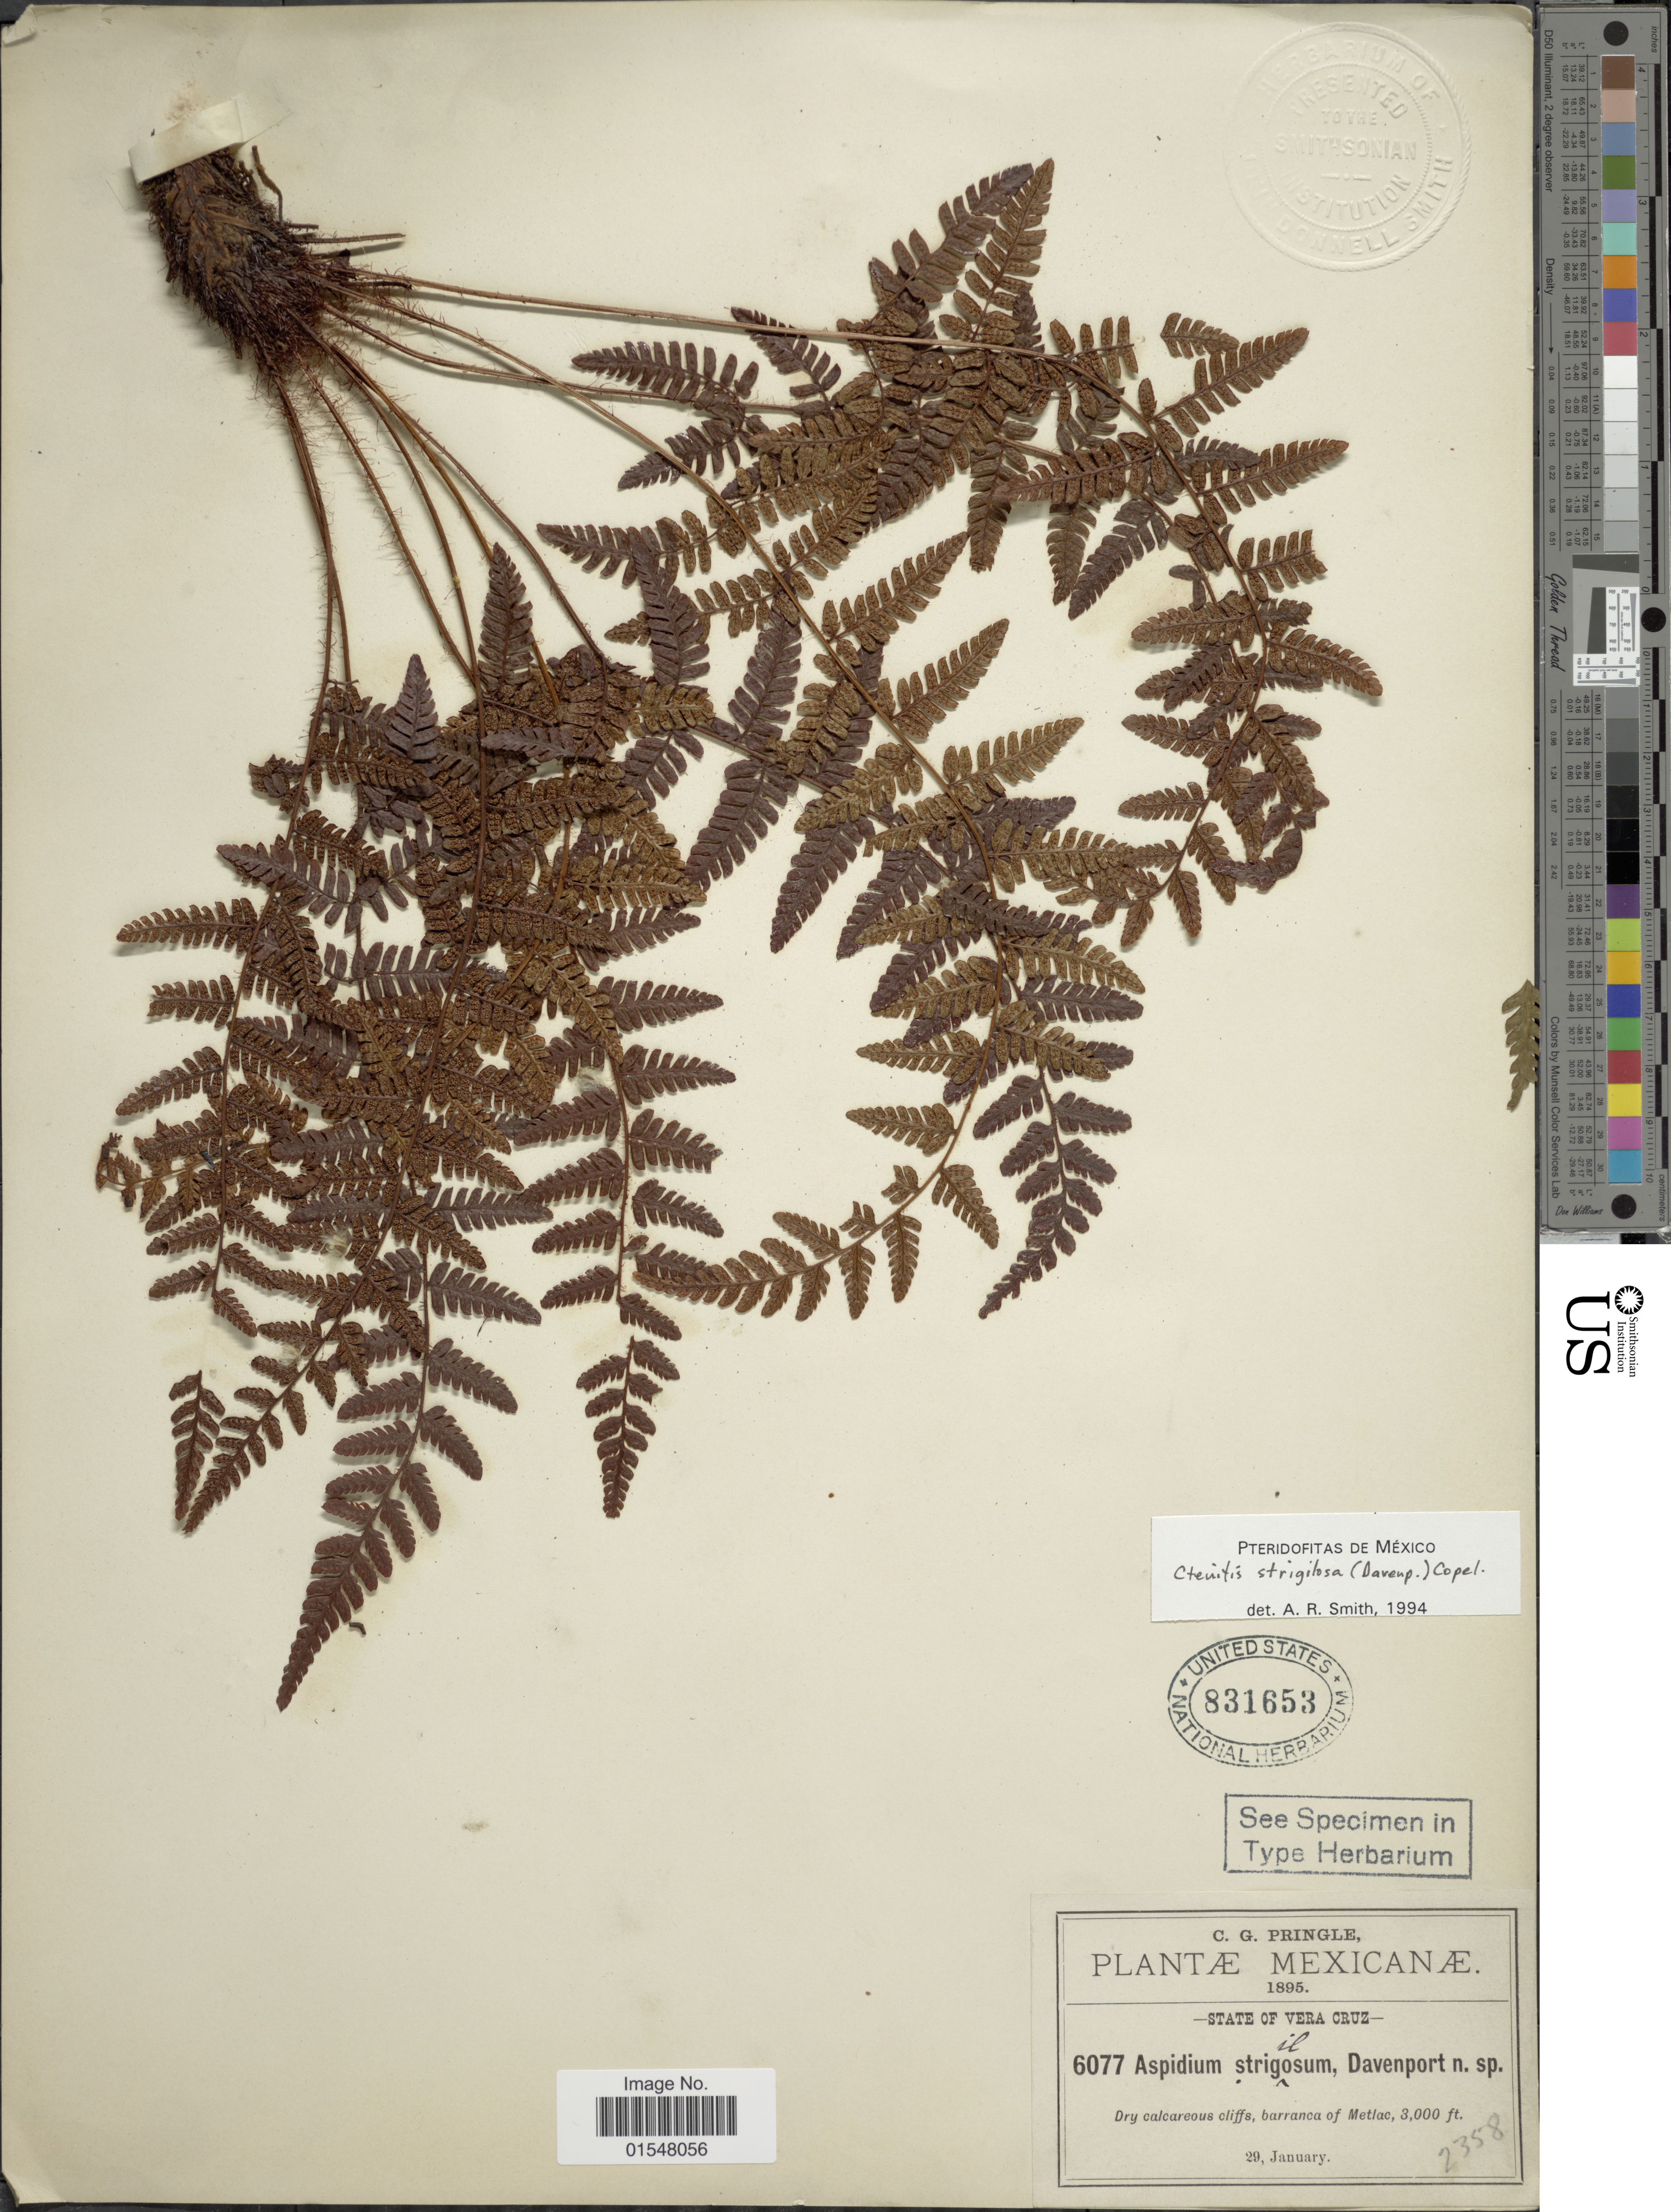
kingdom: Plantae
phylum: Tracheophyta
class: Polypodiopsida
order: Polypodiales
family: Dryopteridaceae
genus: Ctenitis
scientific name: Ctenitis strigilosa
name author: (Davenp.) Copel.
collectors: C. G. Pringle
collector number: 6077/ 2358 *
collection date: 1895-01-29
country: Mexico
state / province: Veracruz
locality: Dry calcareous cliffs, barranca of Metlac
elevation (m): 914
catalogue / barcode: US 831653